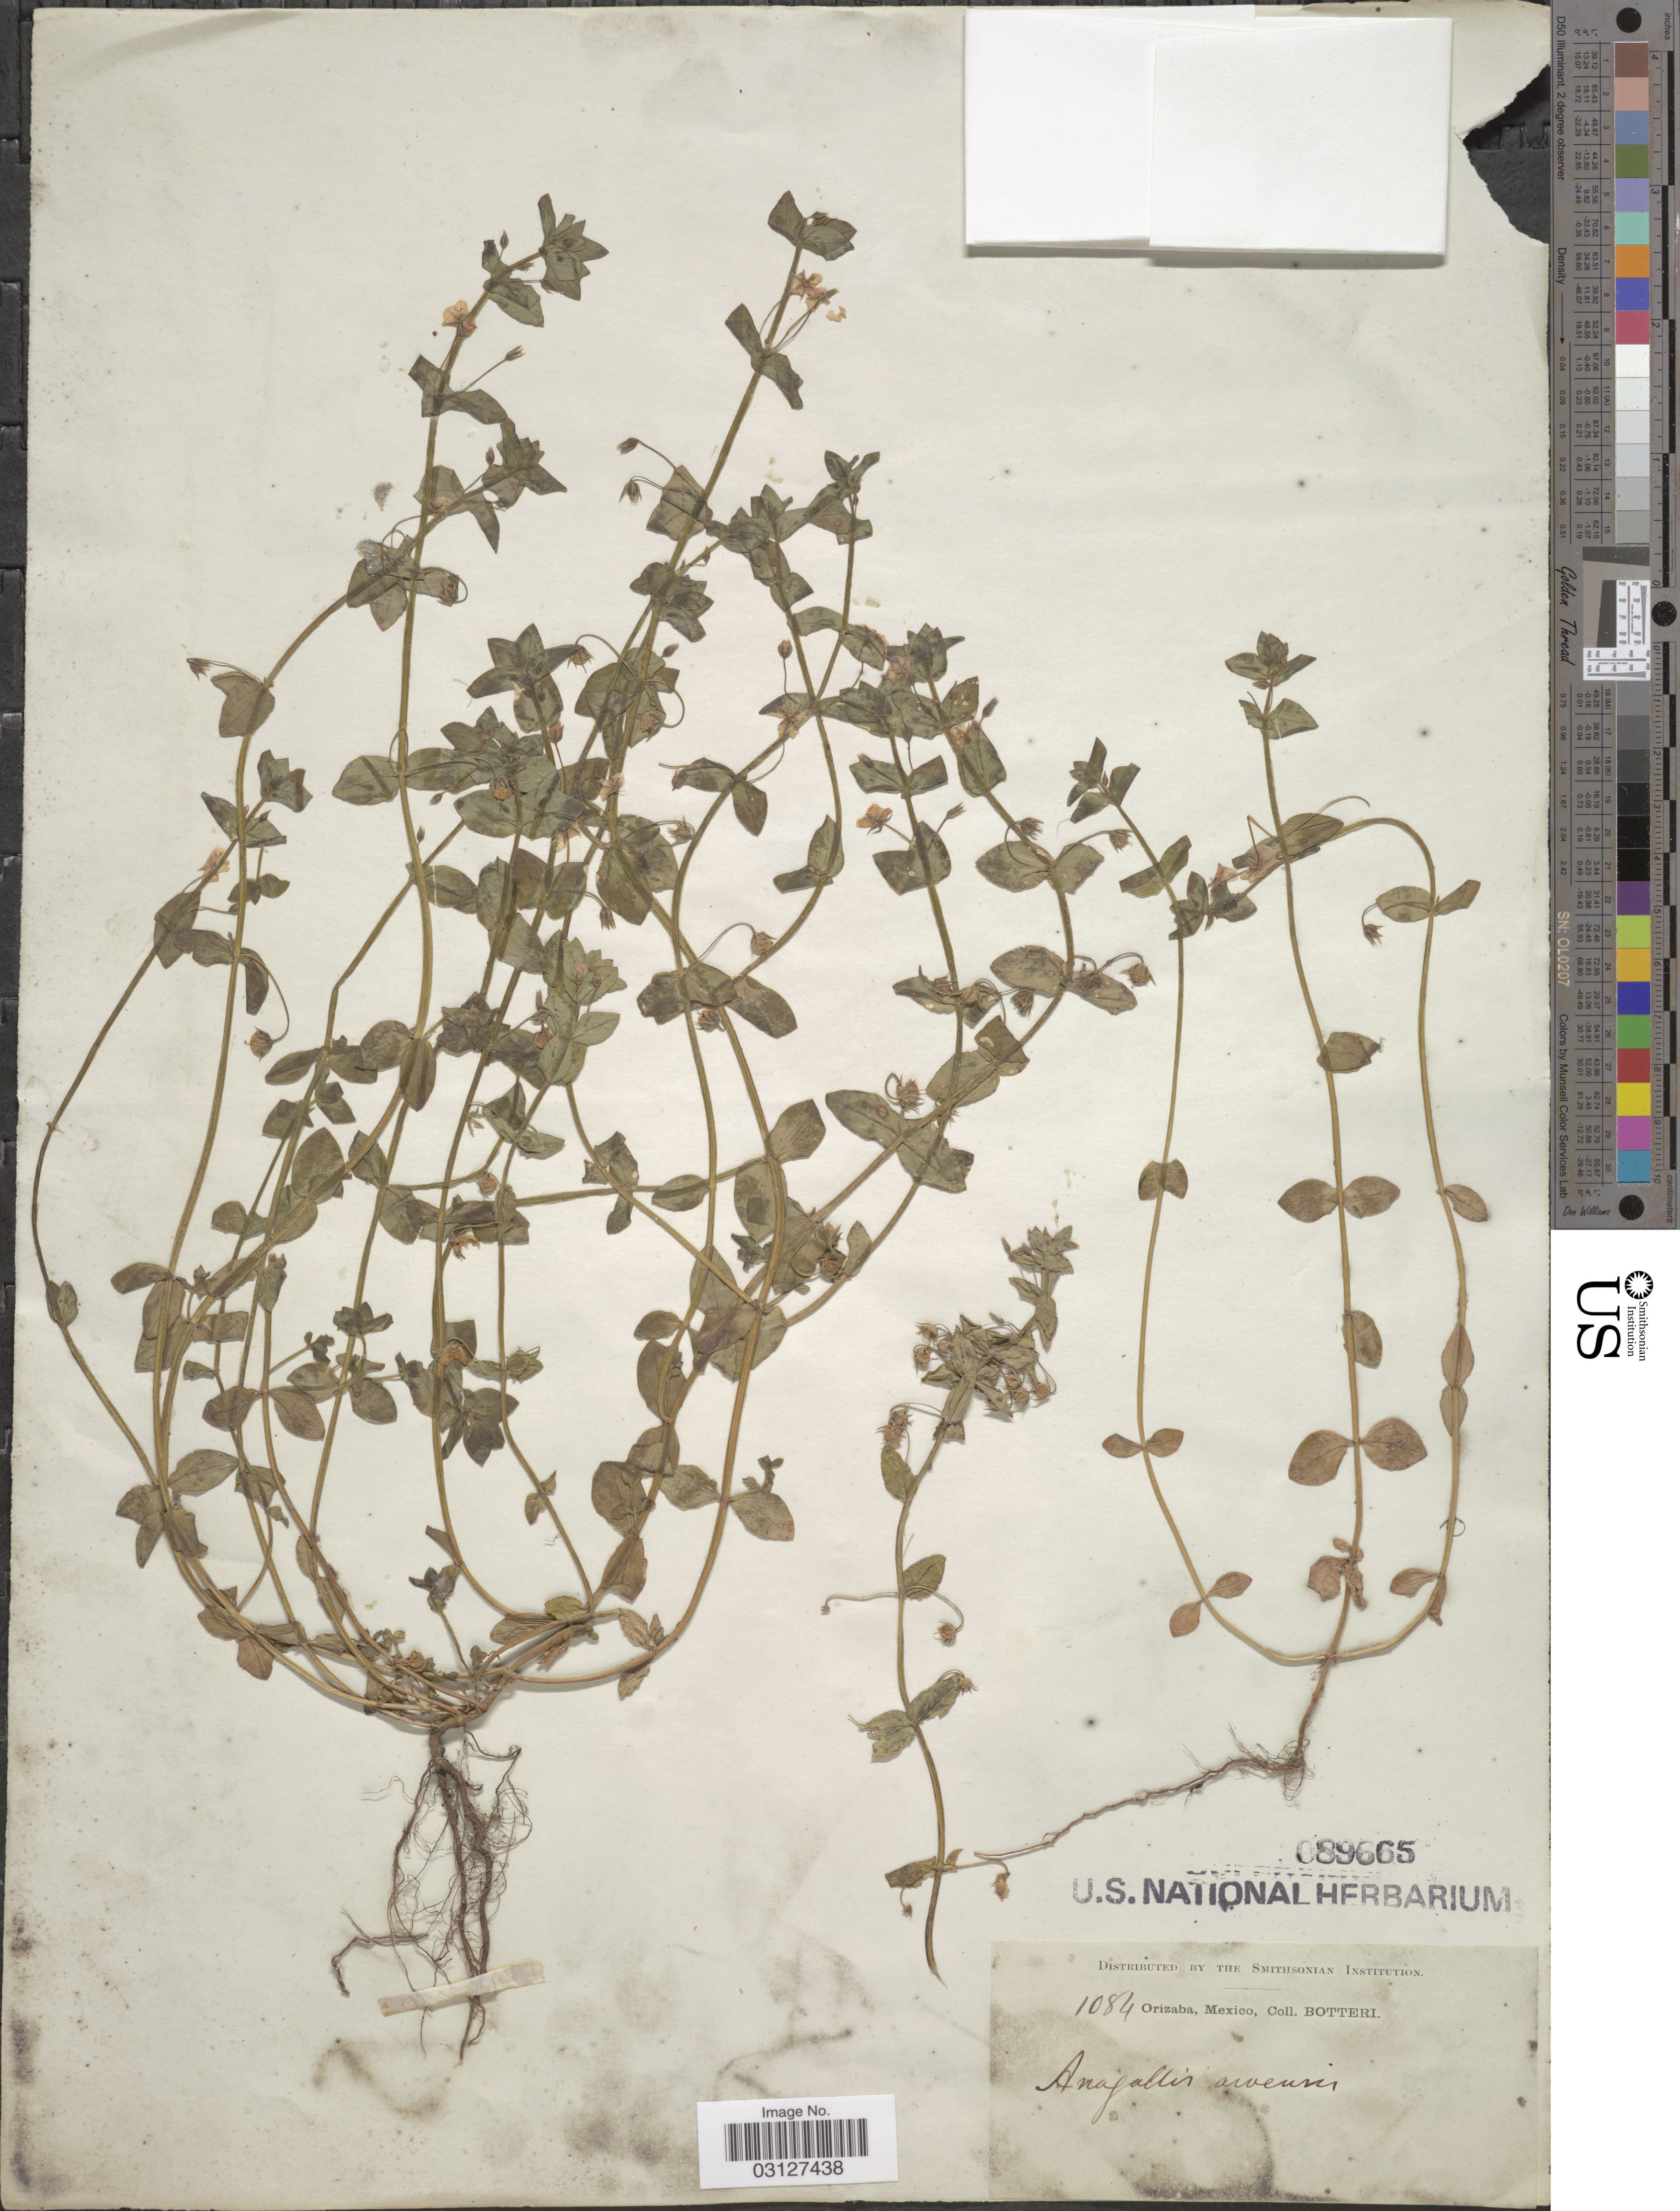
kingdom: Plantae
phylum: Tracheophyta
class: Magnoliopsida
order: Ericales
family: Primulaceae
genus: Anagallis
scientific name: Anagallis arvensis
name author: L.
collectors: -. Botteri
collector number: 1084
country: Mexico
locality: Orizaba.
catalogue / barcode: US 89665